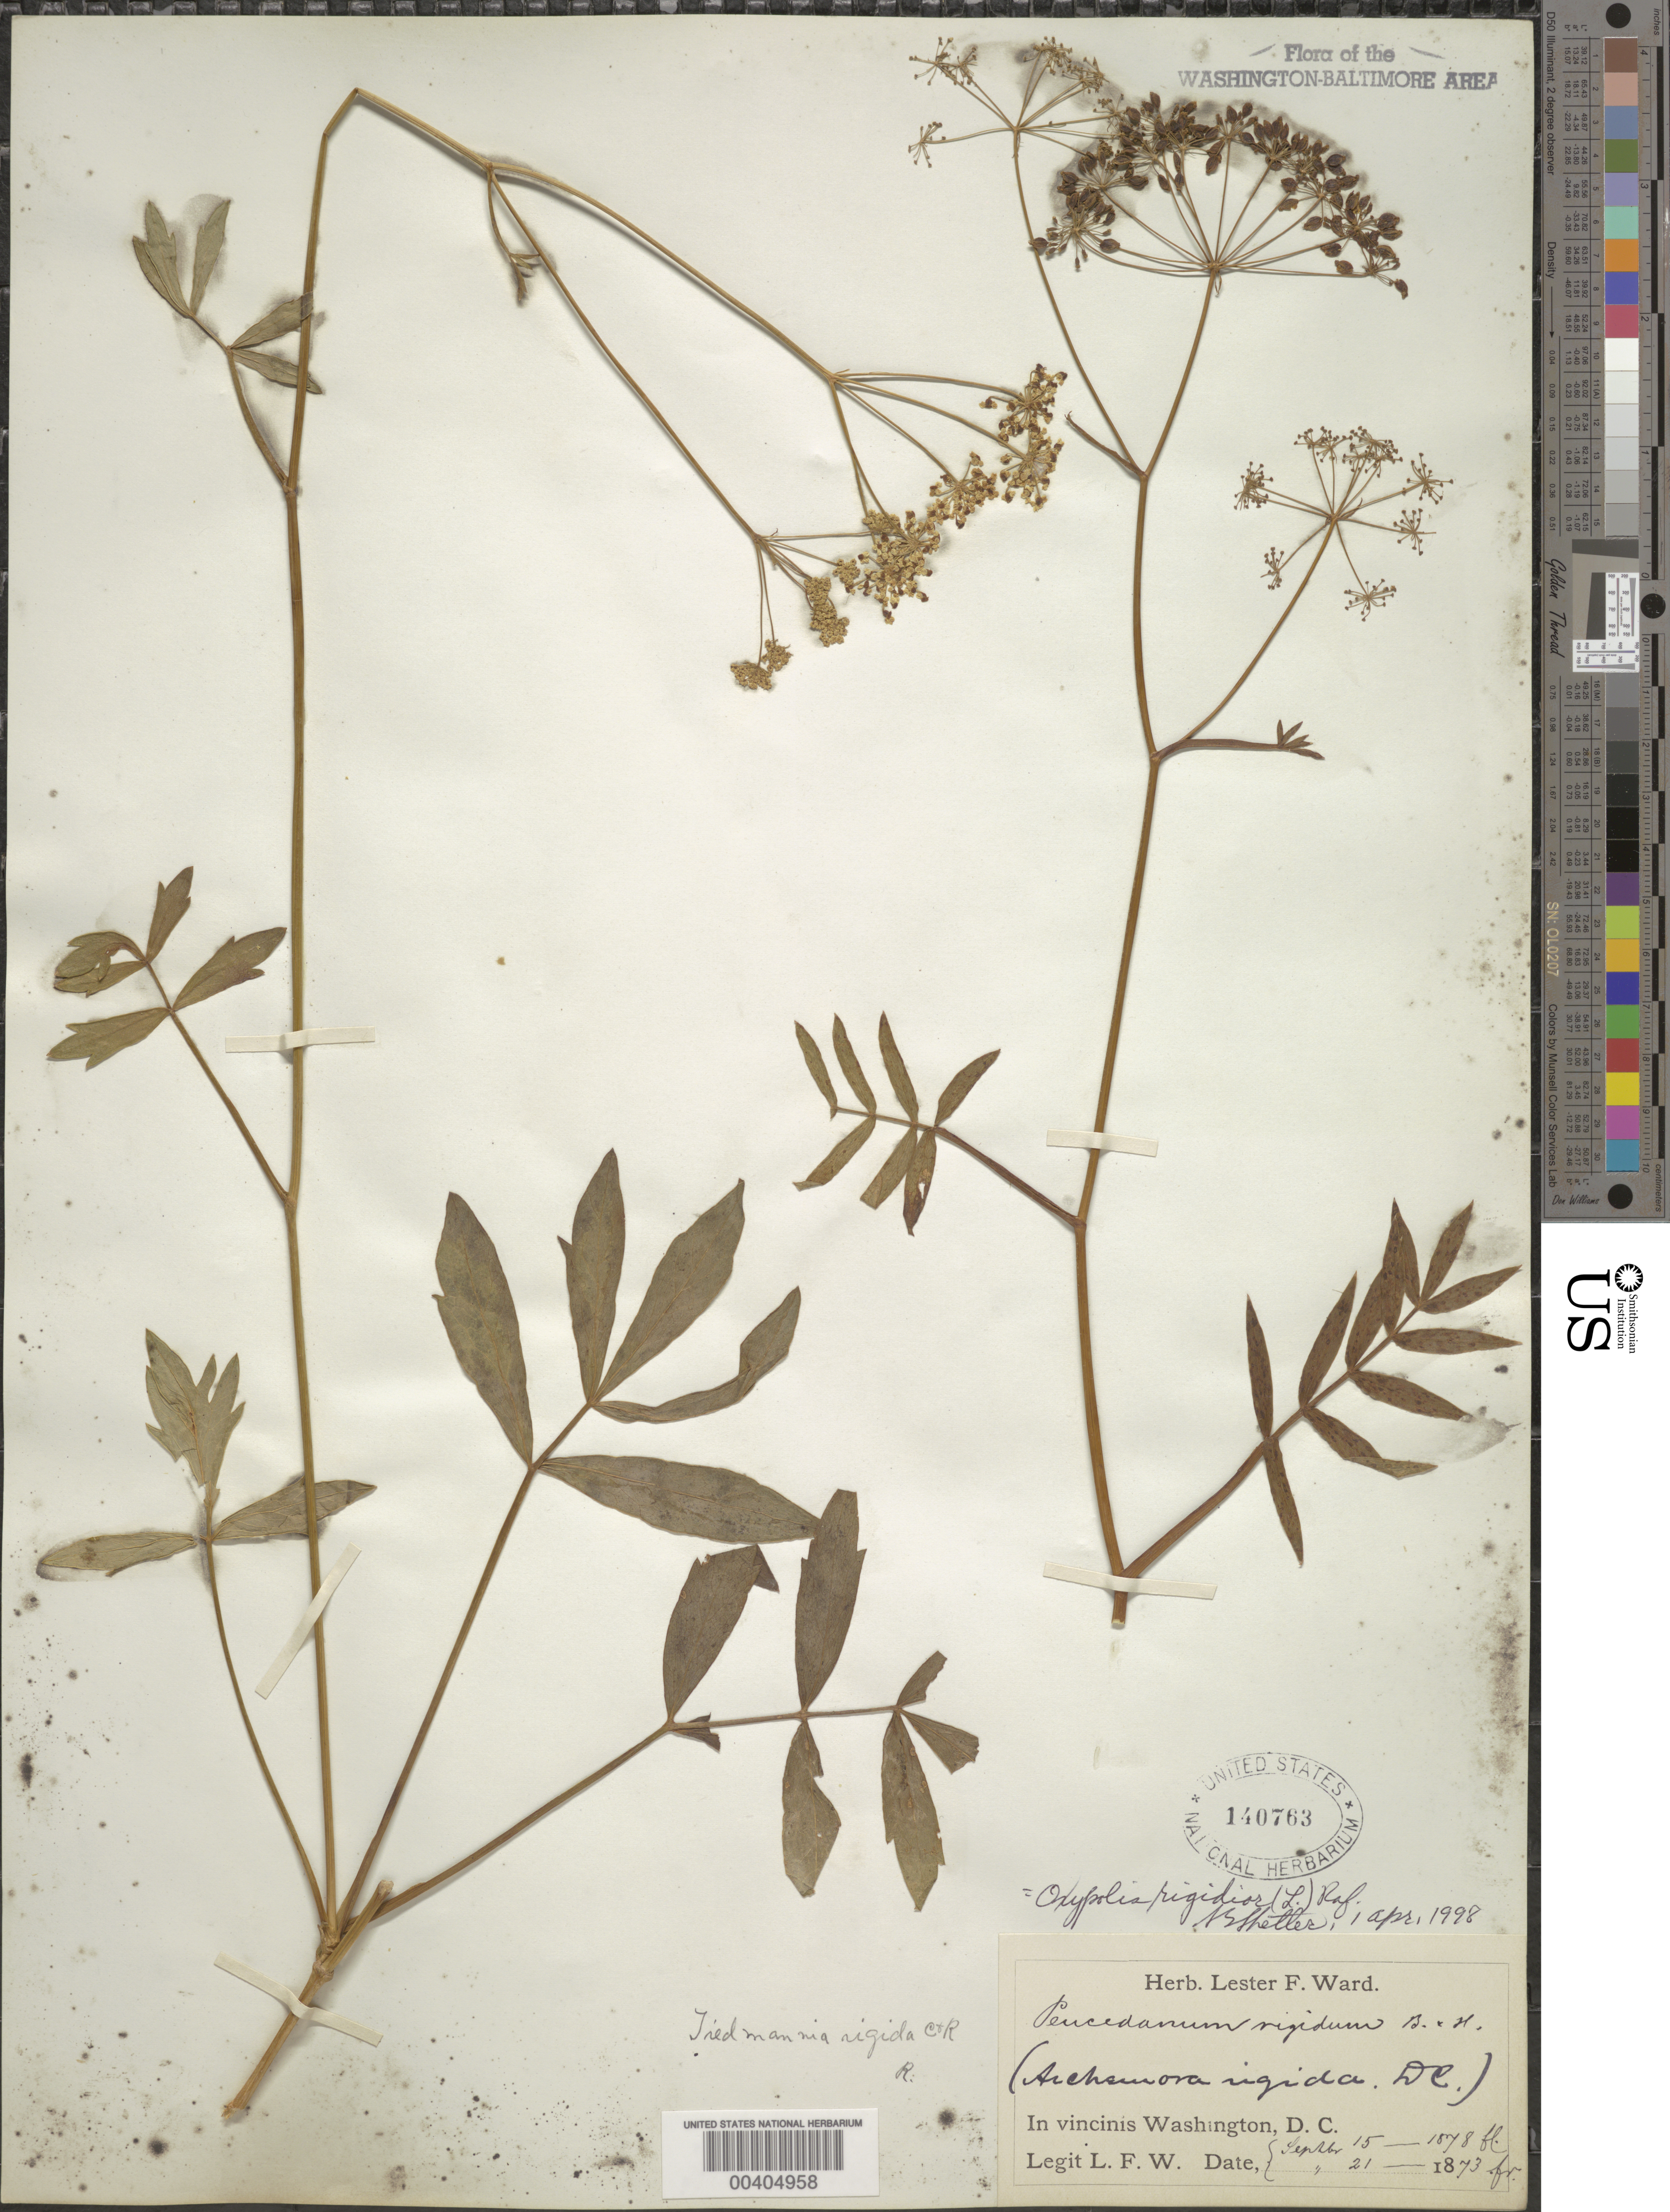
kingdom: Plantae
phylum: Tracheophyta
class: Magnoliopsida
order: Apiales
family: Apiaceae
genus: Oxypolis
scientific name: Oxypolis rigidior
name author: (L.) Raf.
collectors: L. F. Ward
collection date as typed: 21 Sep 1873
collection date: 1873-09-21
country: United States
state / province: District of Columbia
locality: Washington DC Area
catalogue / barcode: US 140763